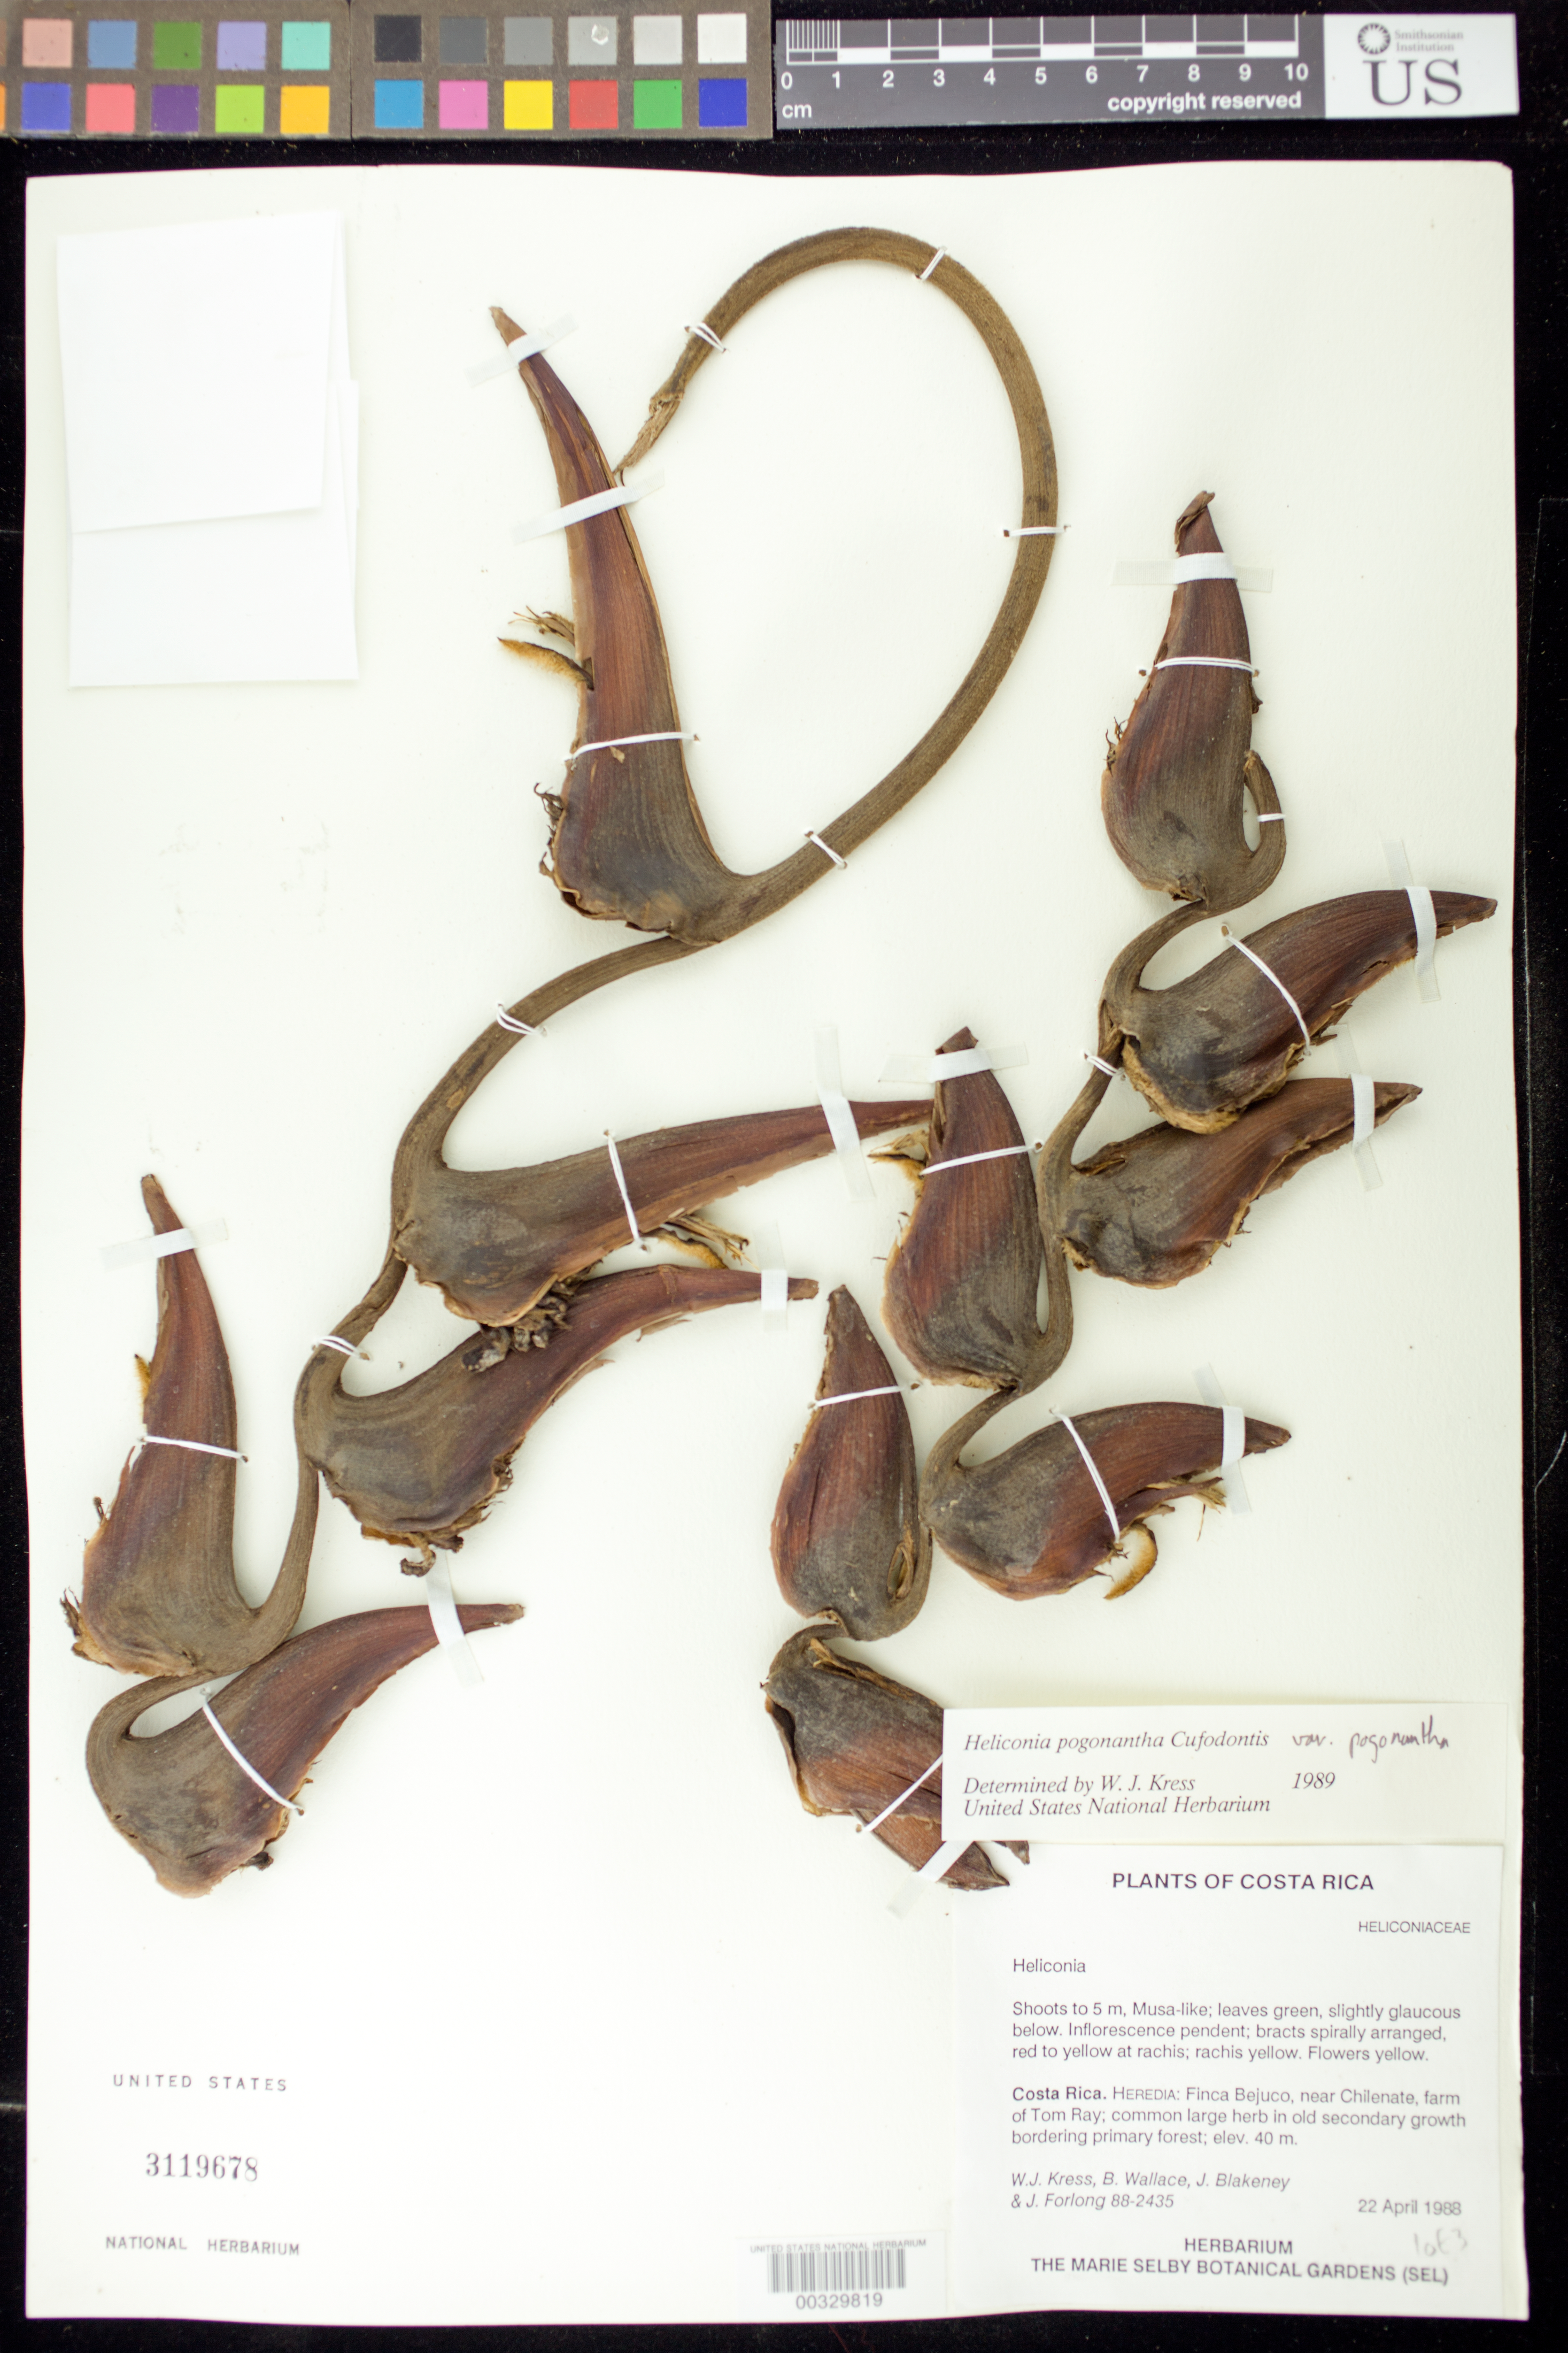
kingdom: Plantae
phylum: Tracheophyta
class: Liliopsida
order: Zingiberales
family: Heliconiaceae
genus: Heliconia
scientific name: Heliconia pogonantha var. pogonantha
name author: Cufod.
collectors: W. J. Kress, B. Wallace, J. Blakeney & J. Forlong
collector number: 88-2435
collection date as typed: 22 Apr 1988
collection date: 1988-04-22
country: Costa Rica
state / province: Heredia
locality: Finca bejuco, near chilenate, farm of tom ray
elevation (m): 40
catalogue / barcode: US 3119678